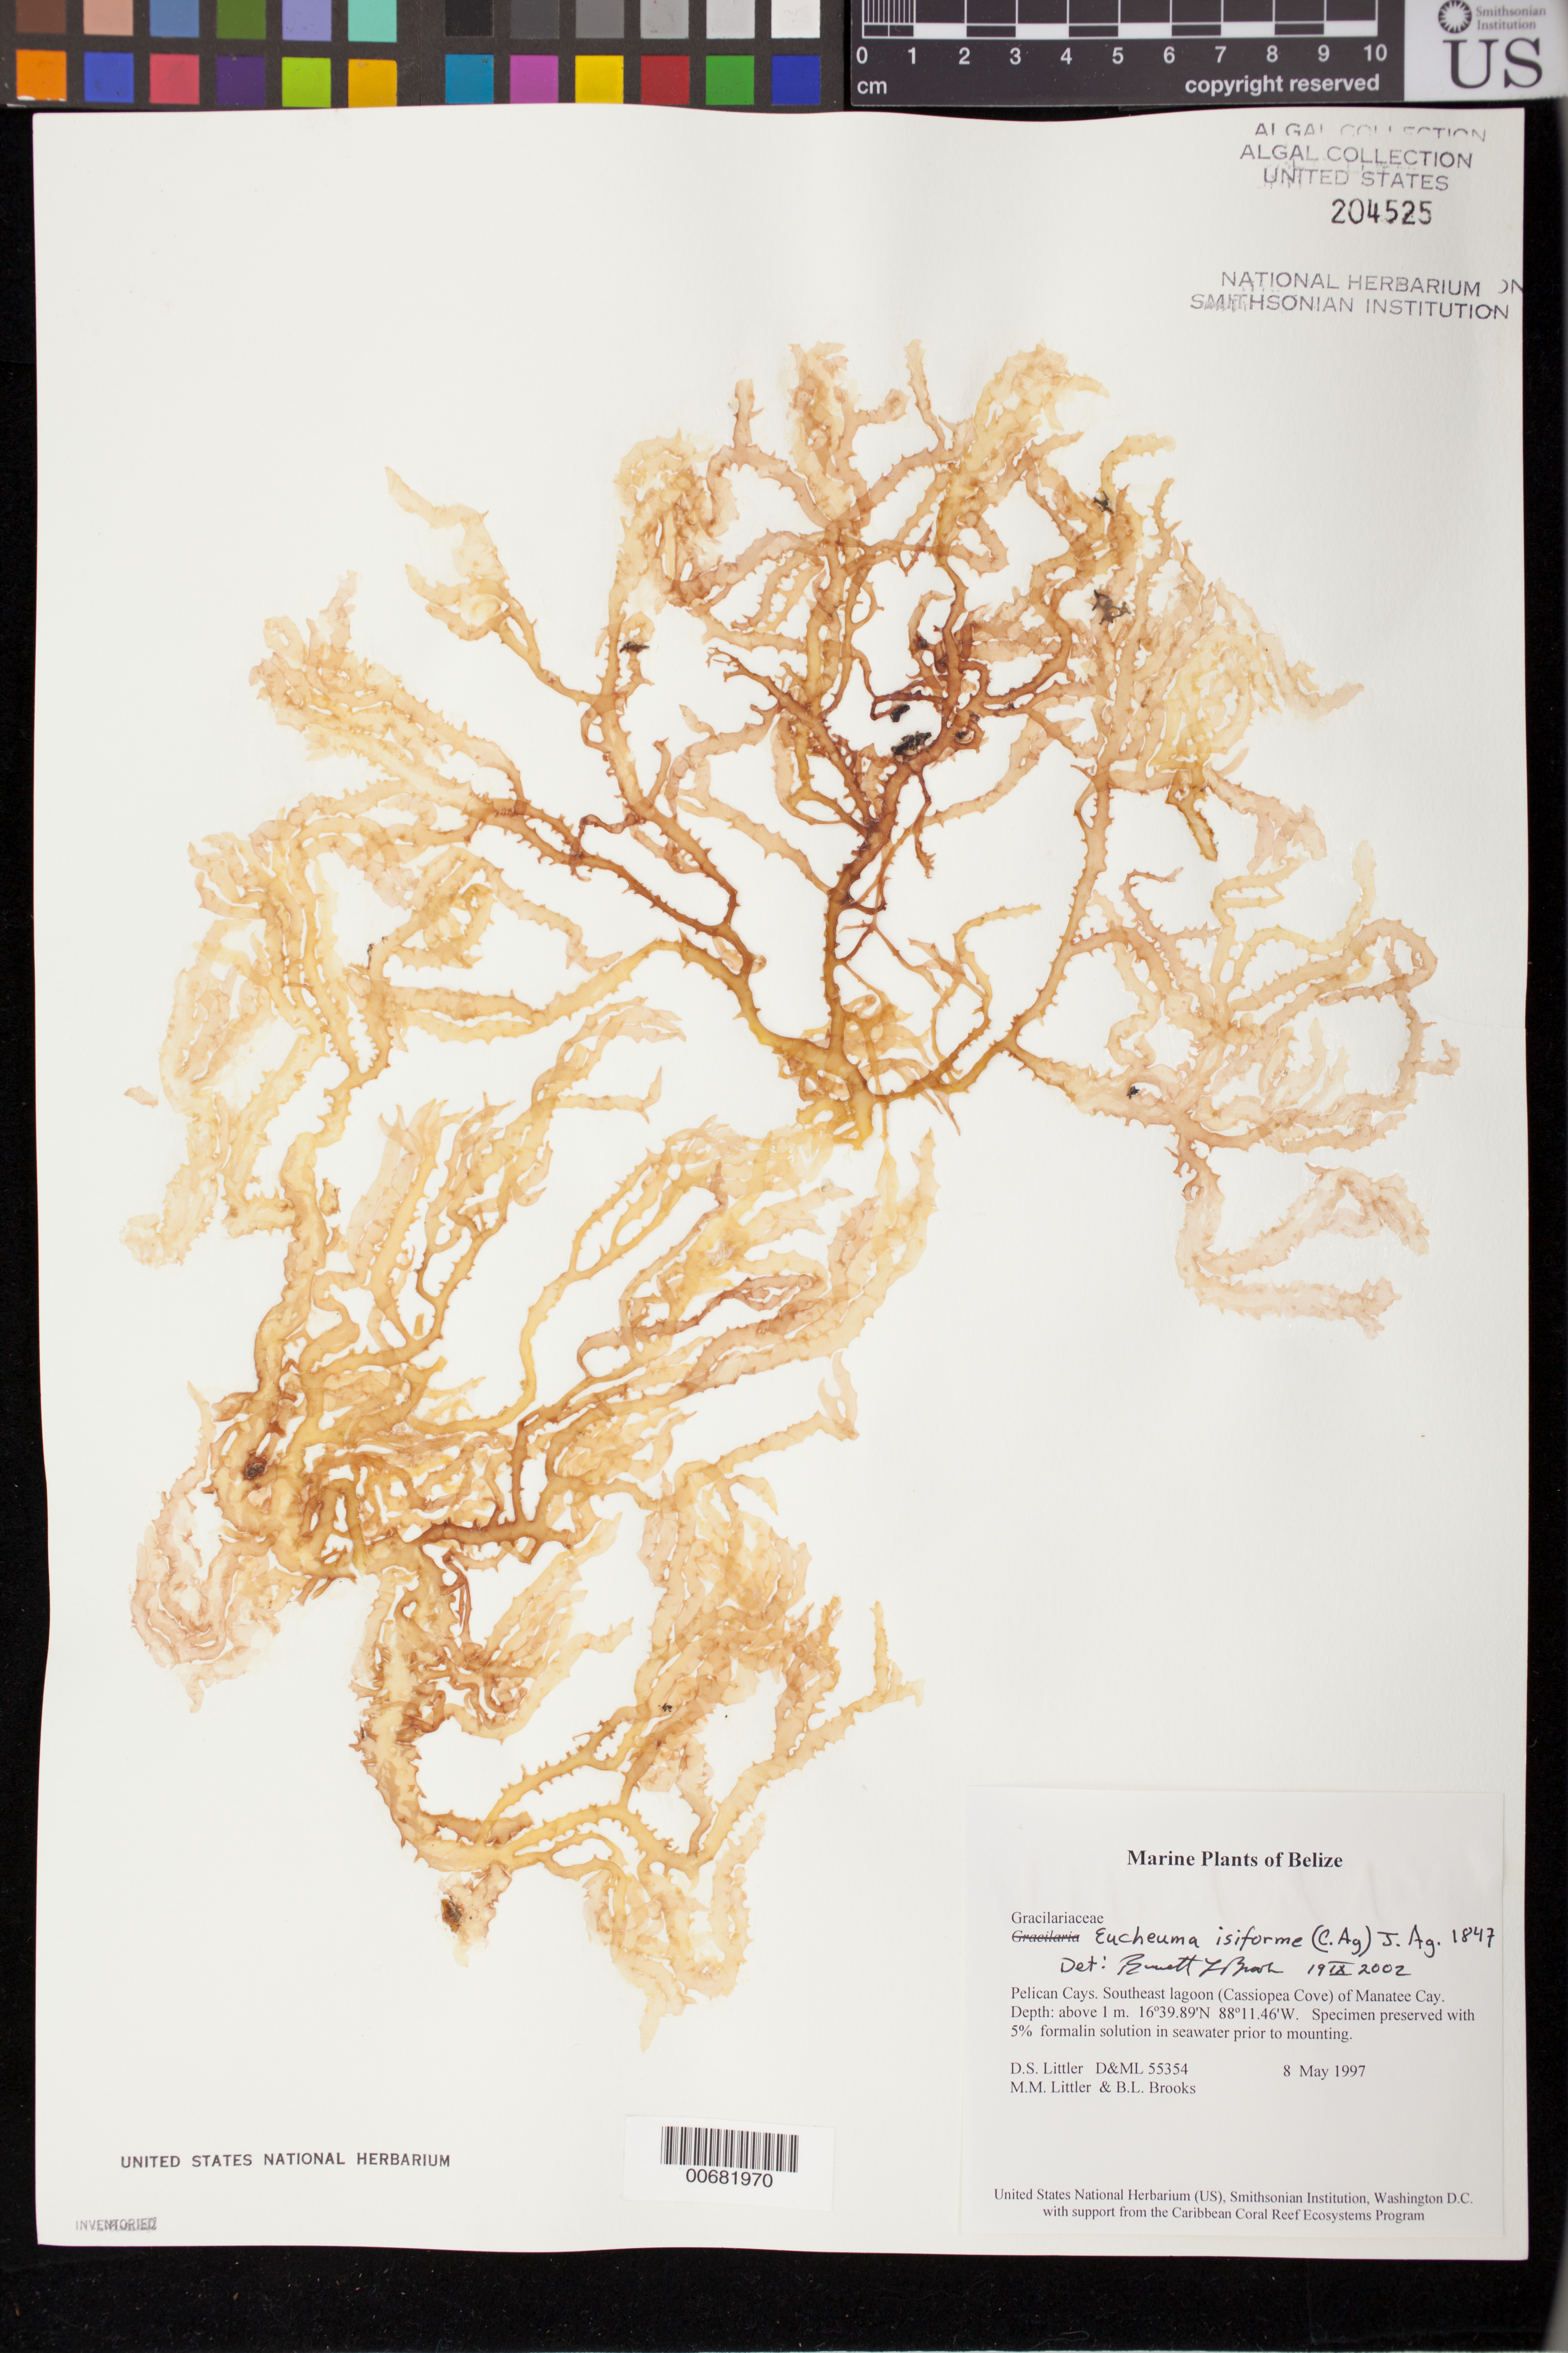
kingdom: Plantae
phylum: Rhodophyta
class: Florideophyceae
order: Gigartinales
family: Solieriaceae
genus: Eucheuma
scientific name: Eucheuma isiforme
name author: (C. Agardh) J. Agardh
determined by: Brooks, B. L., (BOT), Smithsonian Institution - National Museum of Natural History (UNITED STATES)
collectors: D. S. Littler, M. M. Littler & B. Brooks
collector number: D&ML 55354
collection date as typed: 08 May 1997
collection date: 1997-05-08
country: Belize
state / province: Stann Creek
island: Manatee Cay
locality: Cassiopea Cove (southeastern lagoon)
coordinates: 16 39.89' N, 88 11.46' W